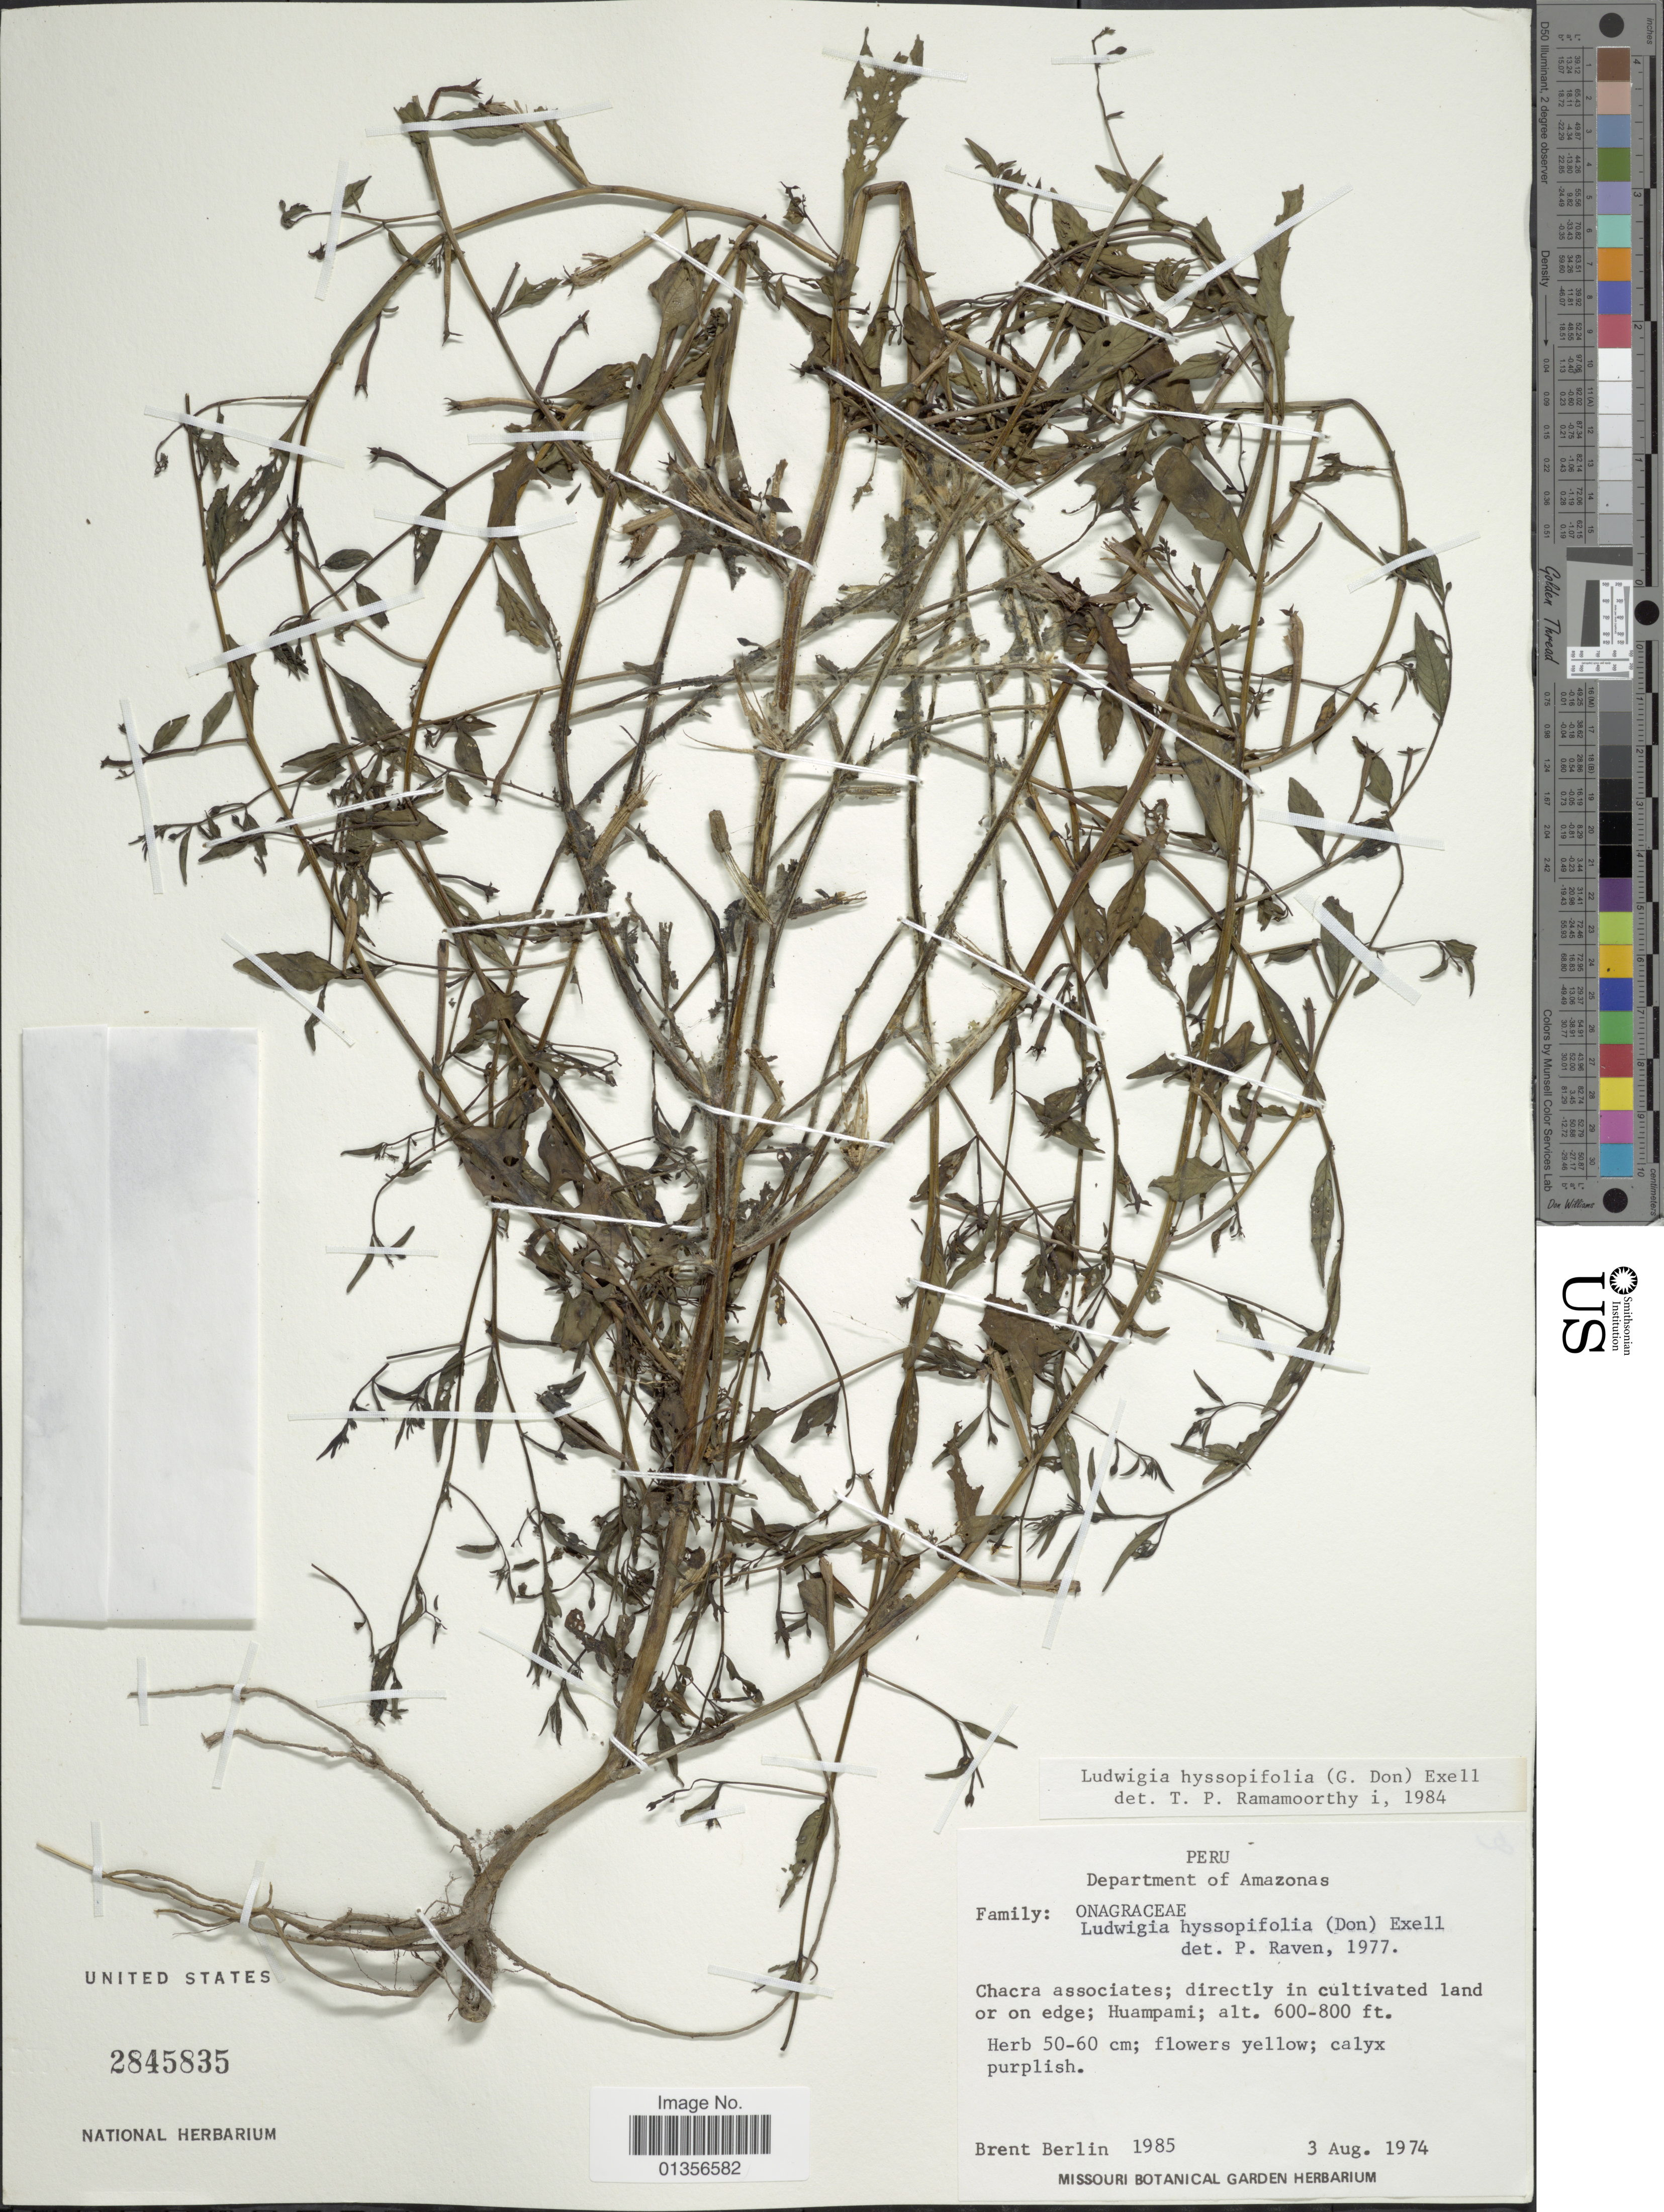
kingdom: Plantae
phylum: Tracheophyta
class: Magnoliopsida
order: Myrtales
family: Onagraceae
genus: Ludwigia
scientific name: Ludwigia hyssopifolia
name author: (G. Don) Exell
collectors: B. Berlin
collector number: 1985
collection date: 1974-08-03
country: Peru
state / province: Amazonas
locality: Department of Amazonas, Chacra associates; directly in cultivated land or on edge; Huampami [unsure placement]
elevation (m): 183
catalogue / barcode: US 2845835